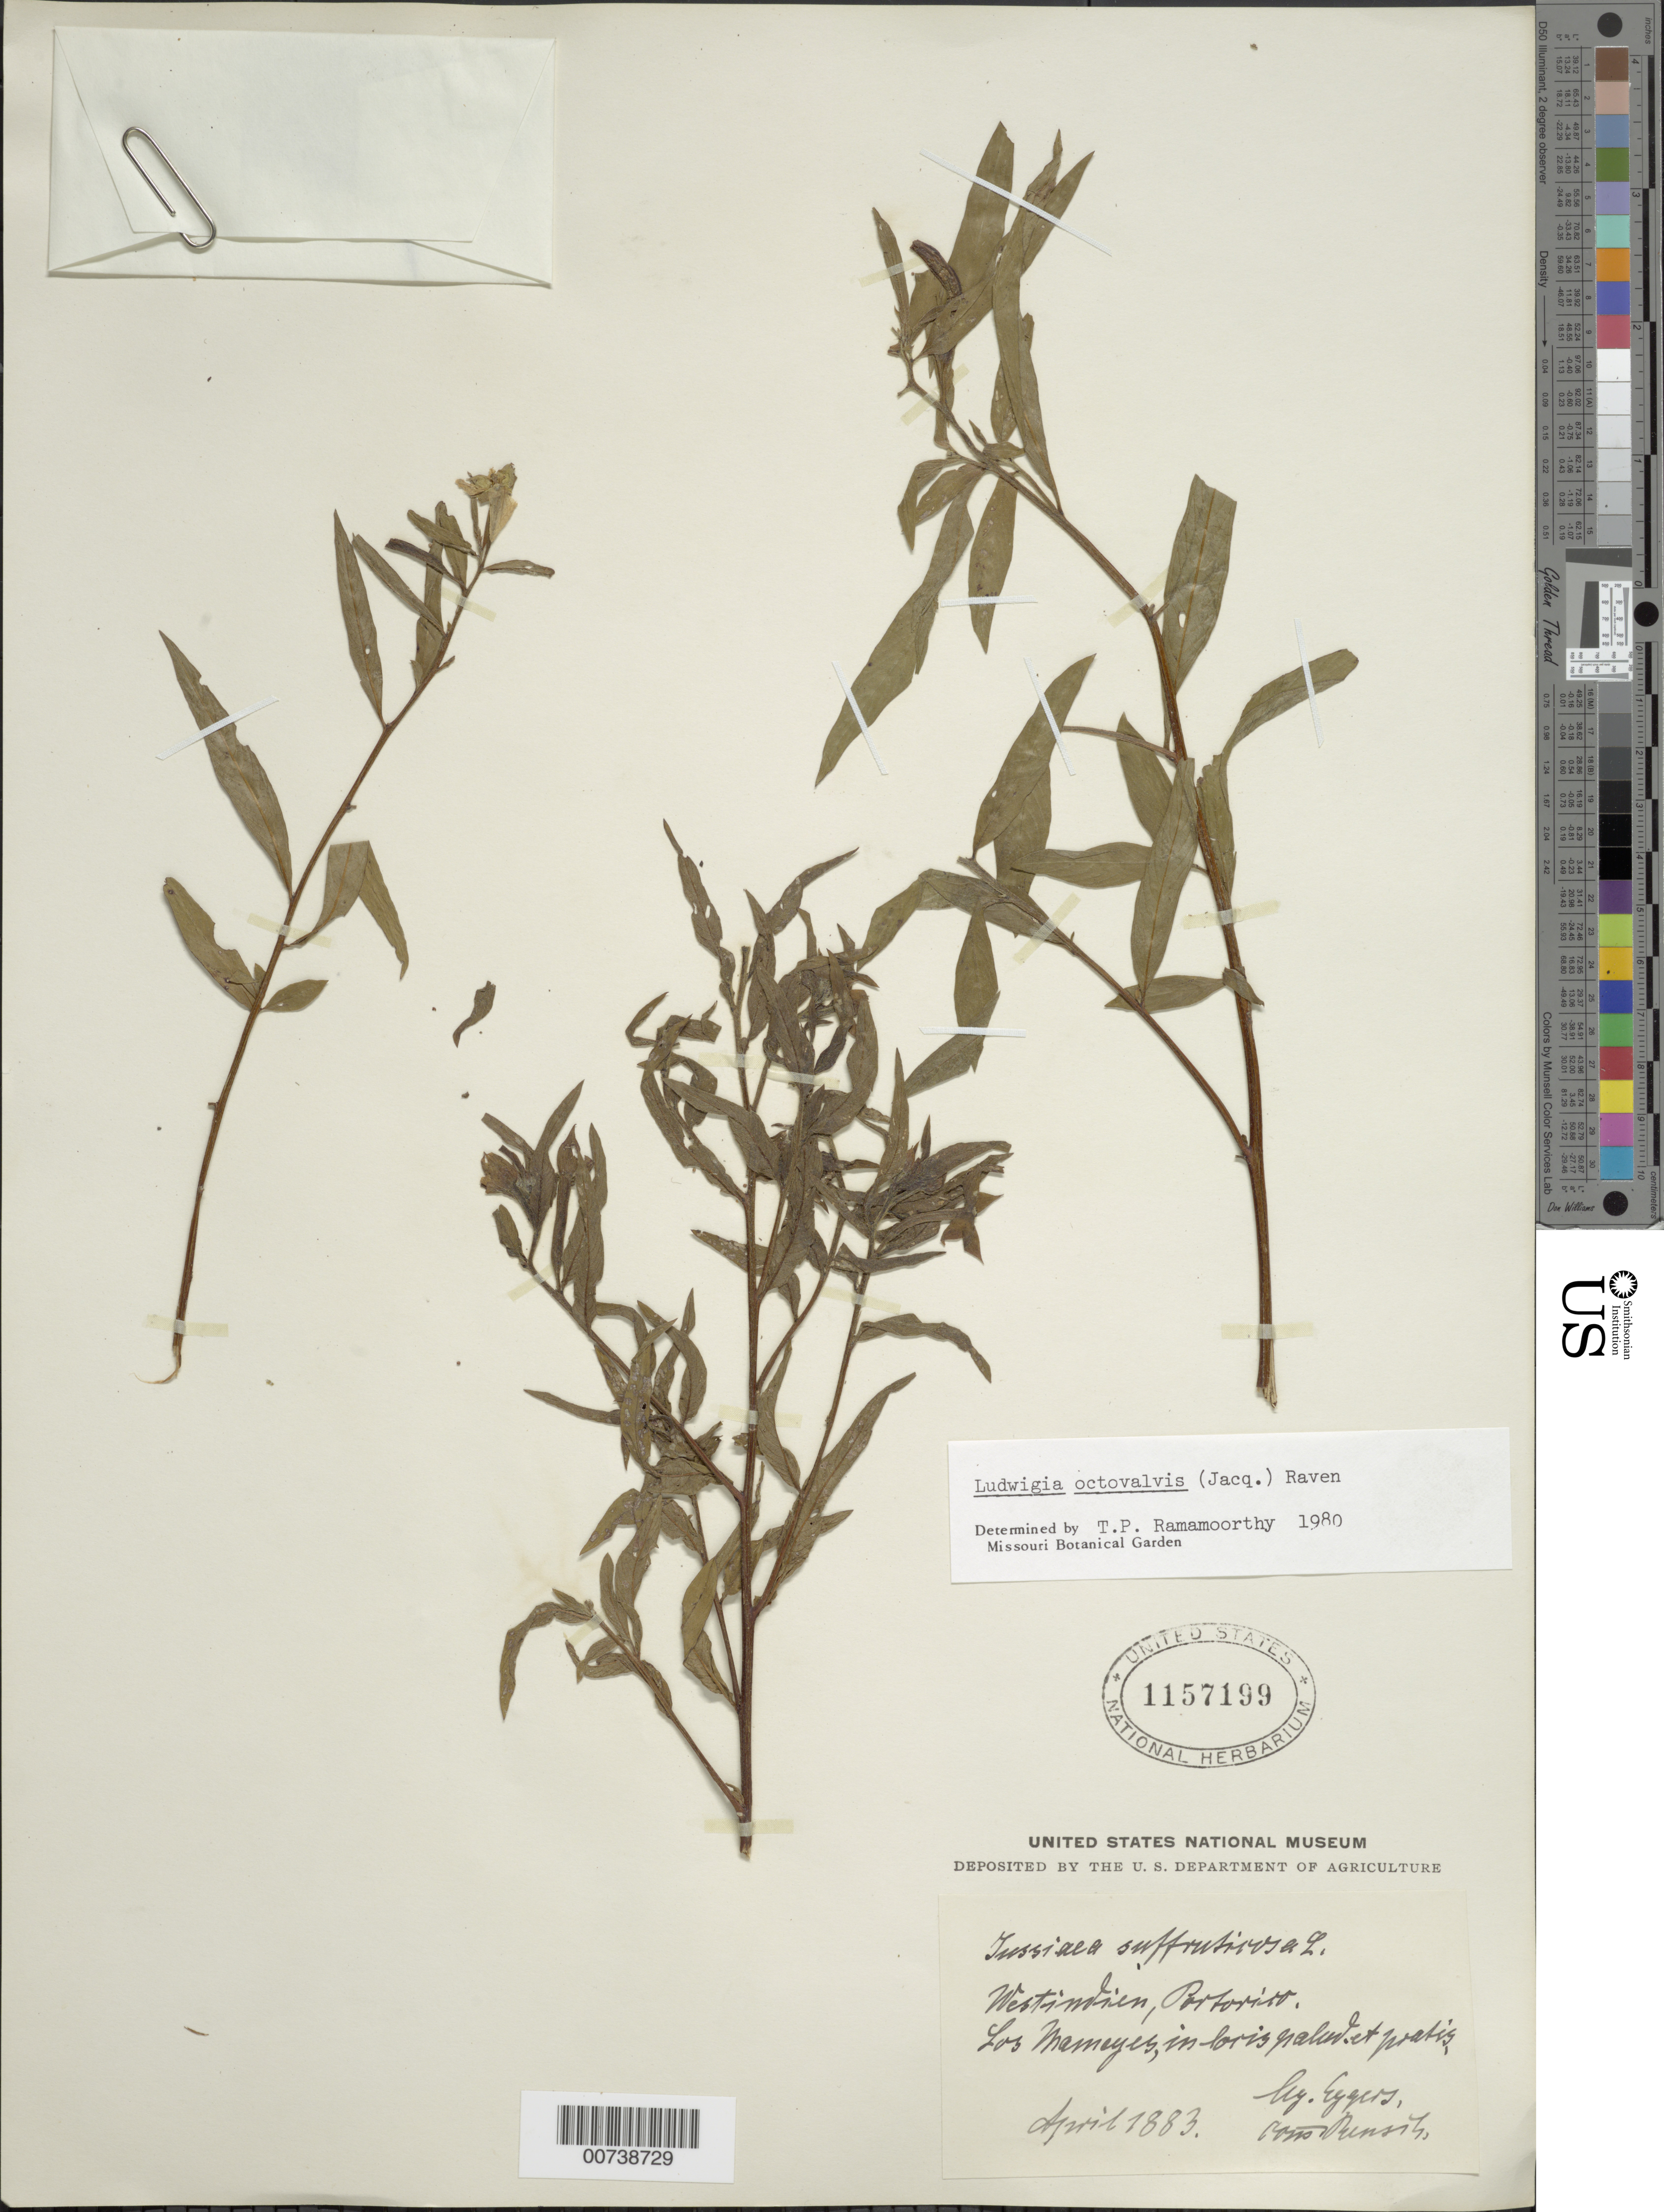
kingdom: Plantae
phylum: Tracheophyta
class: Magnoliopsida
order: Myrtales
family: Onagraceae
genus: Ludwigia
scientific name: Ludwigia octovalvis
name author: (Jacq.) P.H. Raven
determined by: Ramamoorthy, T. P.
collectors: H. F. A. von Eggers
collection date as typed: Apr 1883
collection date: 1883-04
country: Puerto Rico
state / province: Río Grande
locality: Los Mameyes, in loris paludis et pradis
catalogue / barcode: US 1157199